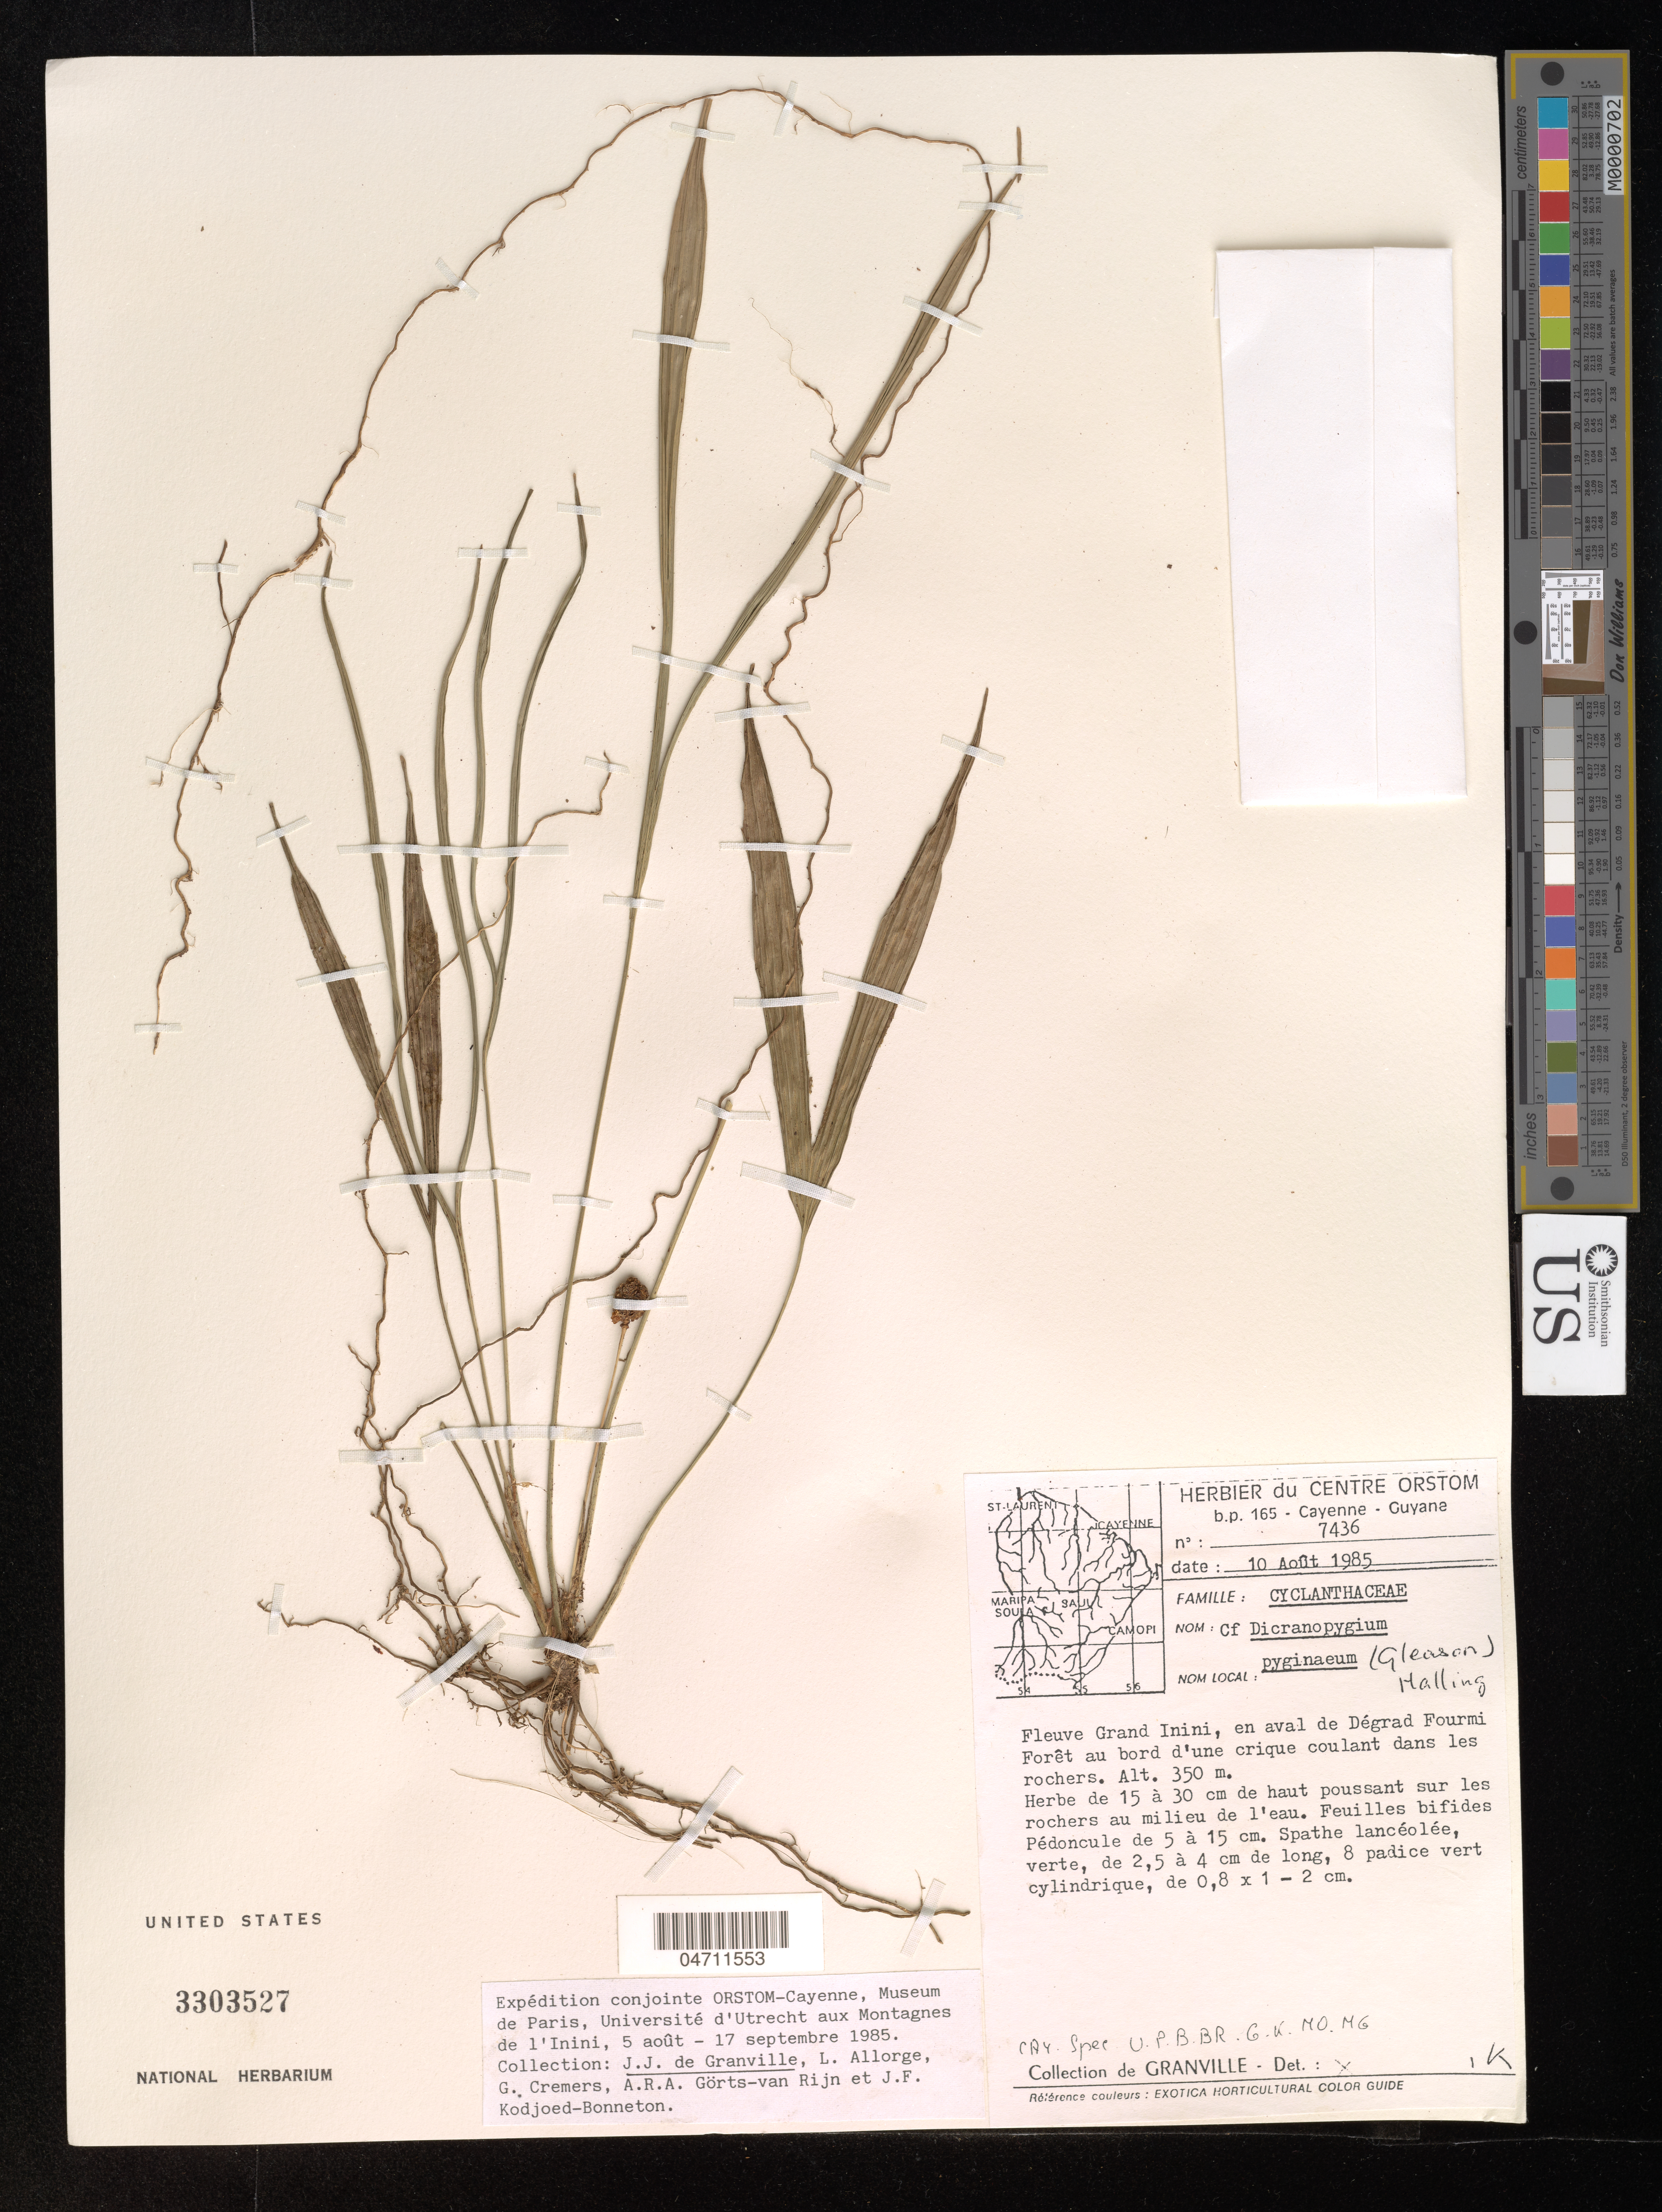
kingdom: Plantae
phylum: Tracheophyta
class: Liliopsida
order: Pandanales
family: Cyclanthaceae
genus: Dicranopygium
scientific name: Dicranopygium pygmaeum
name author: (Gleason) Harling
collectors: J.-J. de Granville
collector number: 7436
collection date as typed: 10 Aug 1985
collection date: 1985-08-10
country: French Guiana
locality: Fleuve grand inini, en aval de degrad fourmi. rivedroite versla crique adolphe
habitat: Forêt au bord d'une crique coulant dans les rochers.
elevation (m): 200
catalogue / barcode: US 3303527